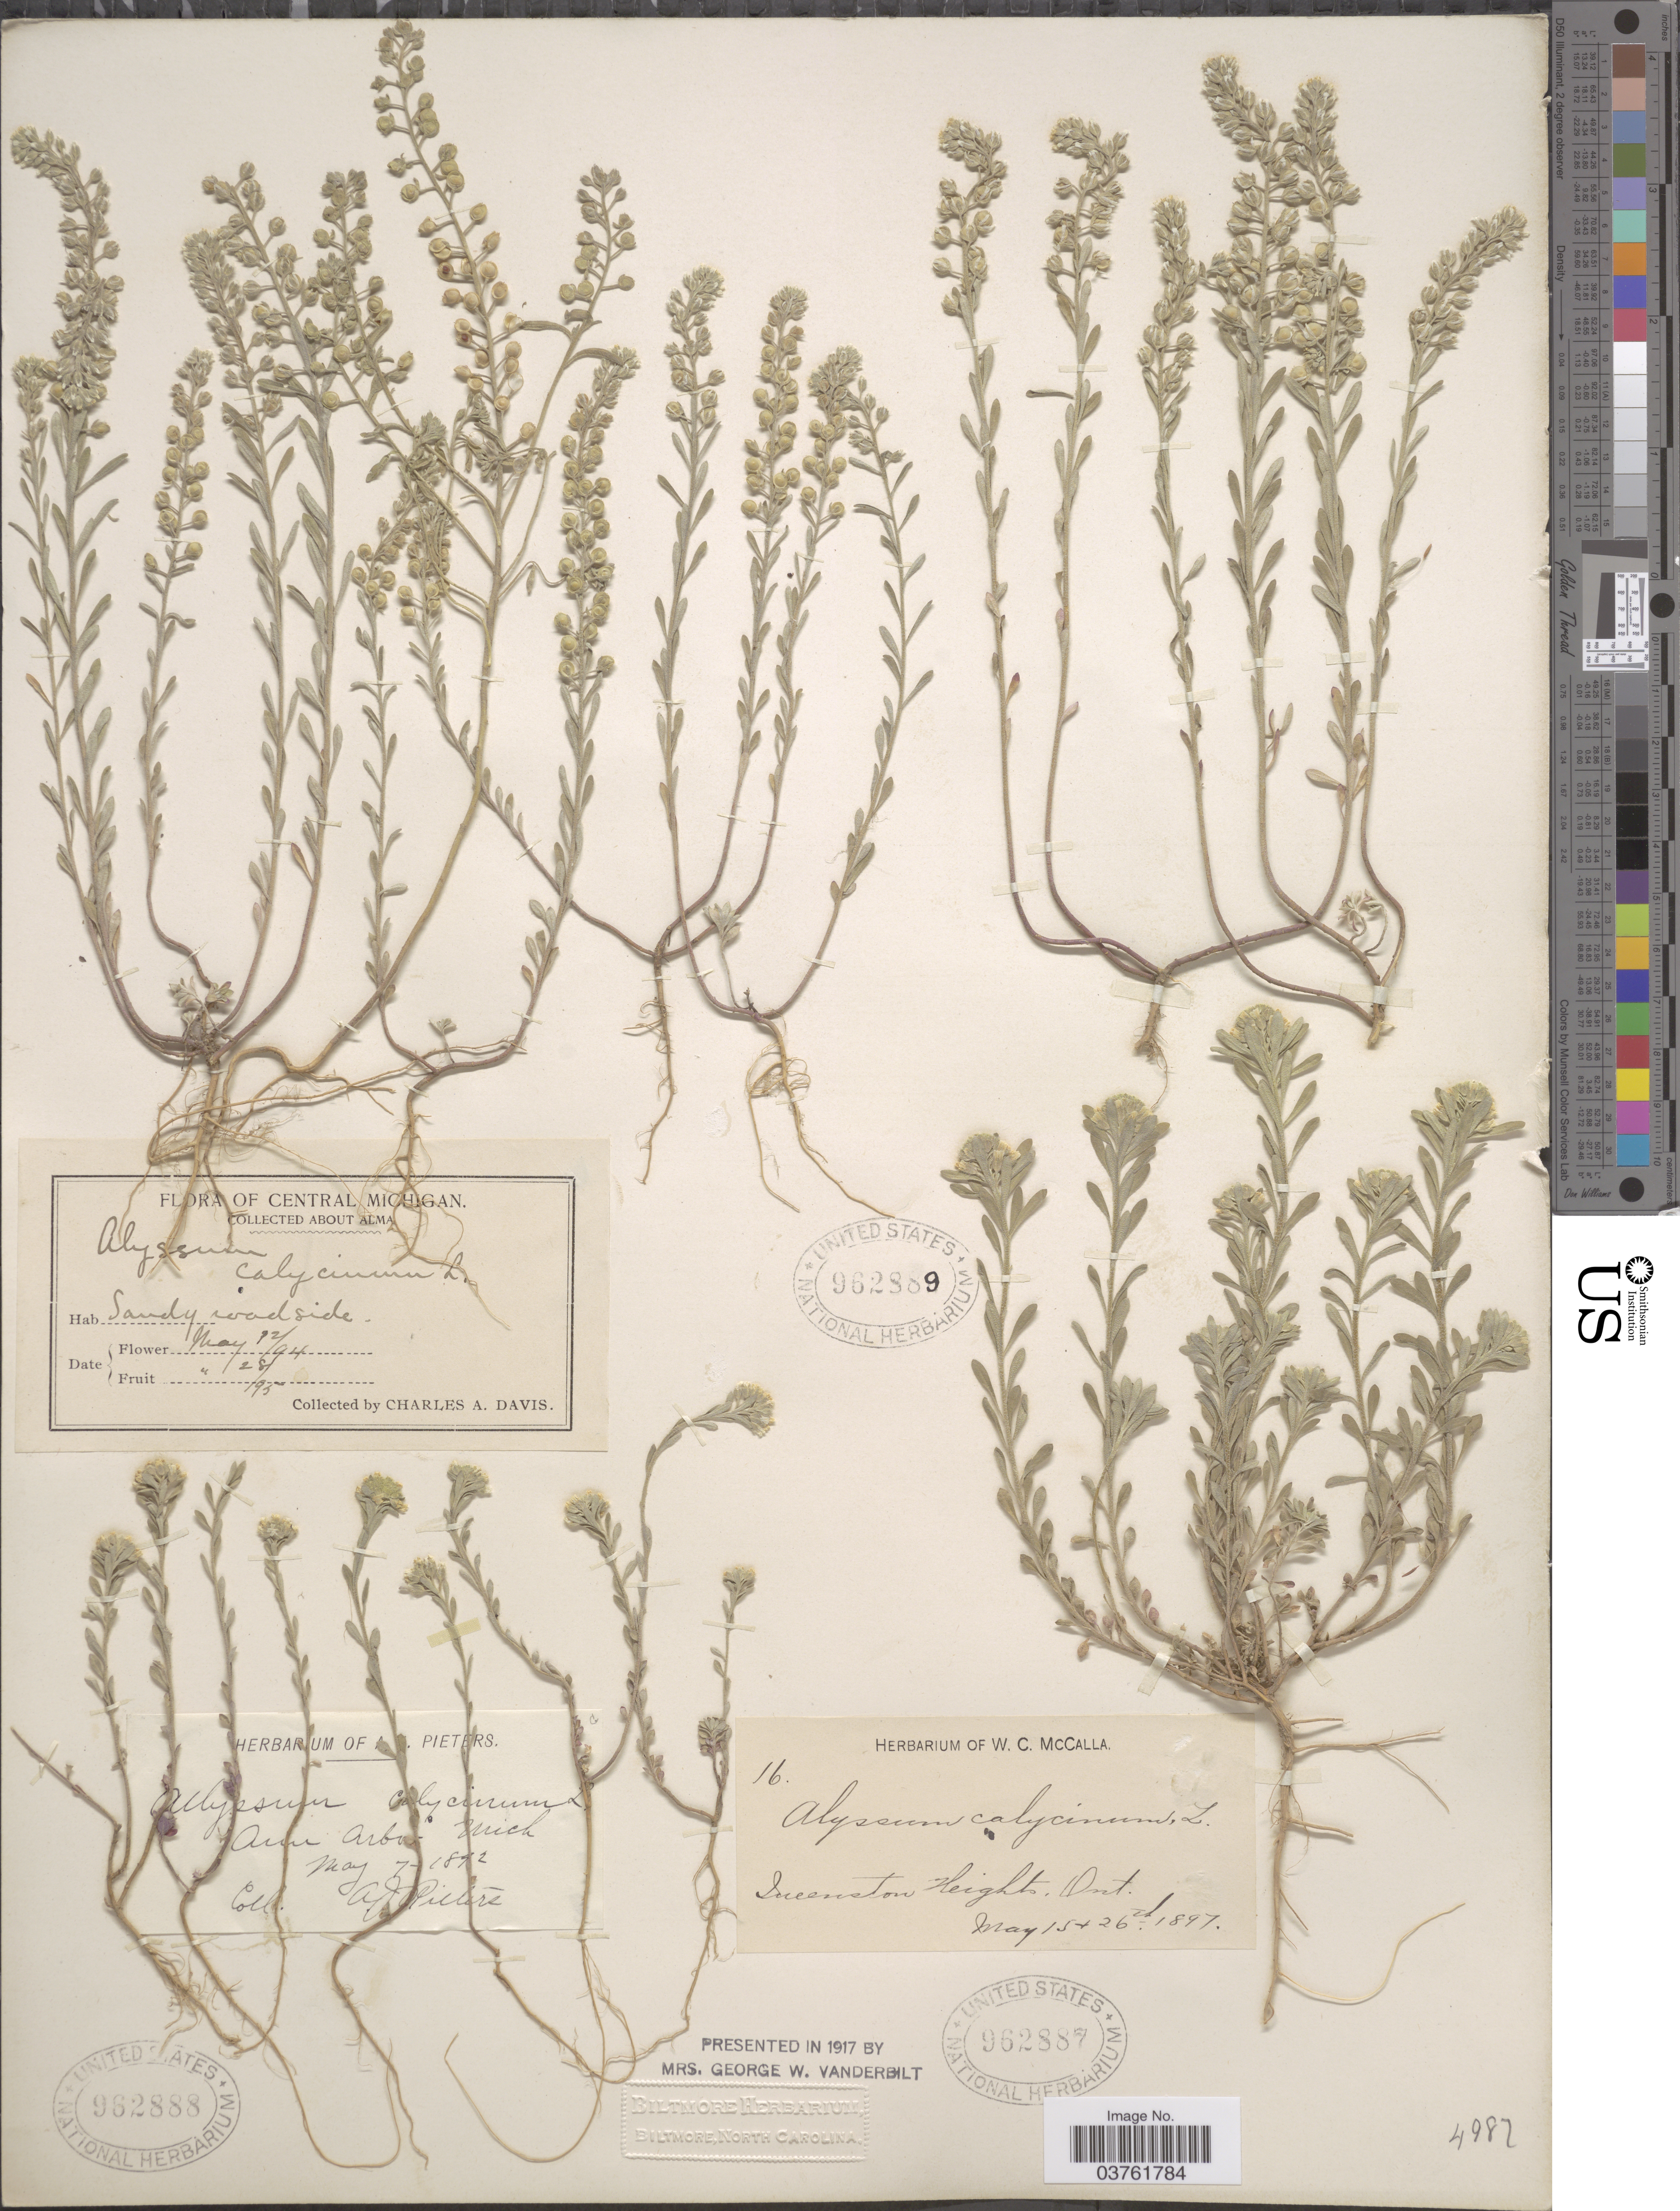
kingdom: Plantae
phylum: Tracheophyta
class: Magnoliopsida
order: Brassicales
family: Brassicaceae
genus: Alyssum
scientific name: Alyssum alyssoides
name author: (L.) L.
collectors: C. Davis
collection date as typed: Transcribed d/m/y: 12/5/94 to 28/4/95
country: United States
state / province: Michigan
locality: Central Michigan. About Alma.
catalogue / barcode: US 962889